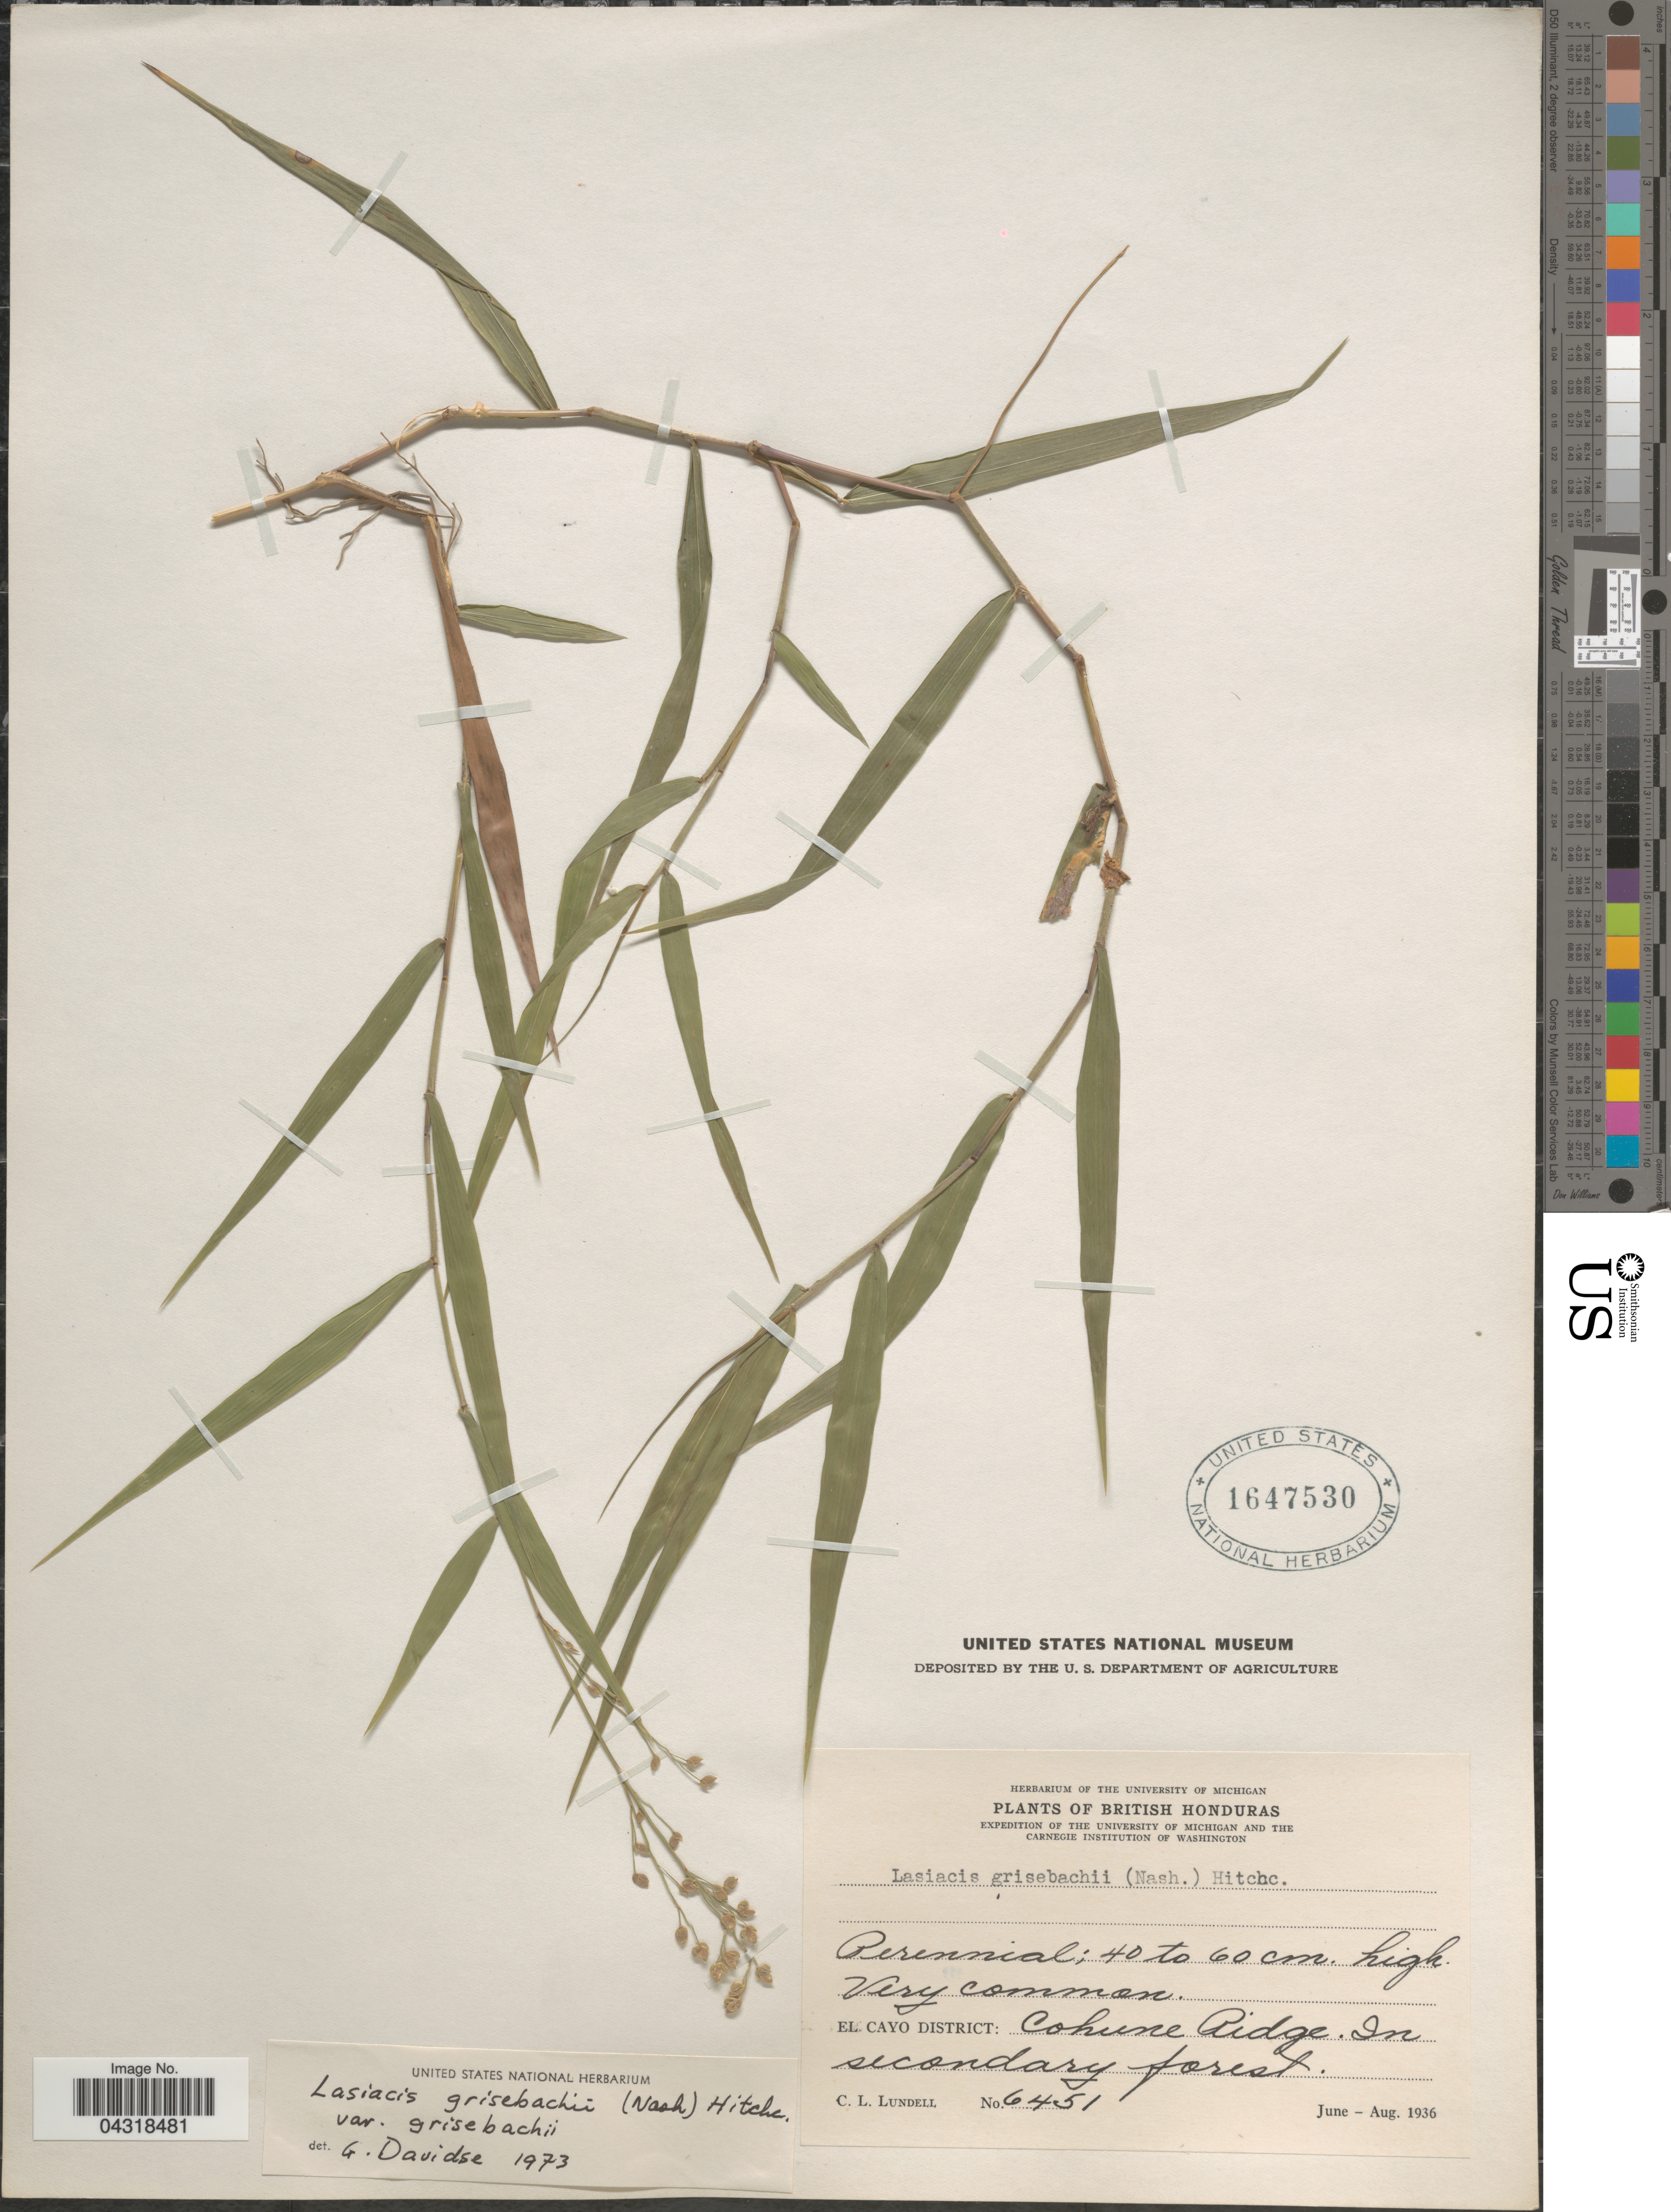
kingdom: Plantae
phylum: Tracheophyta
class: Liliopsida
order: Poales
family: Poaceae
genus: Lasiacis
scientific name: Lasiacis grisebachii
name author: (Nash) Hitchc.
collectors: C. L. Lundell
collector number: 6451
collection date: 1936-06/1936-08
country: Belize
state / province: Cayo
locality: British Honduras. Expedition of the University of Michigan and the Carnegie Institution of Washington. El Cayo District: Cohune Ridge. In secondary forest.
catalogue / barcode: US 1647530